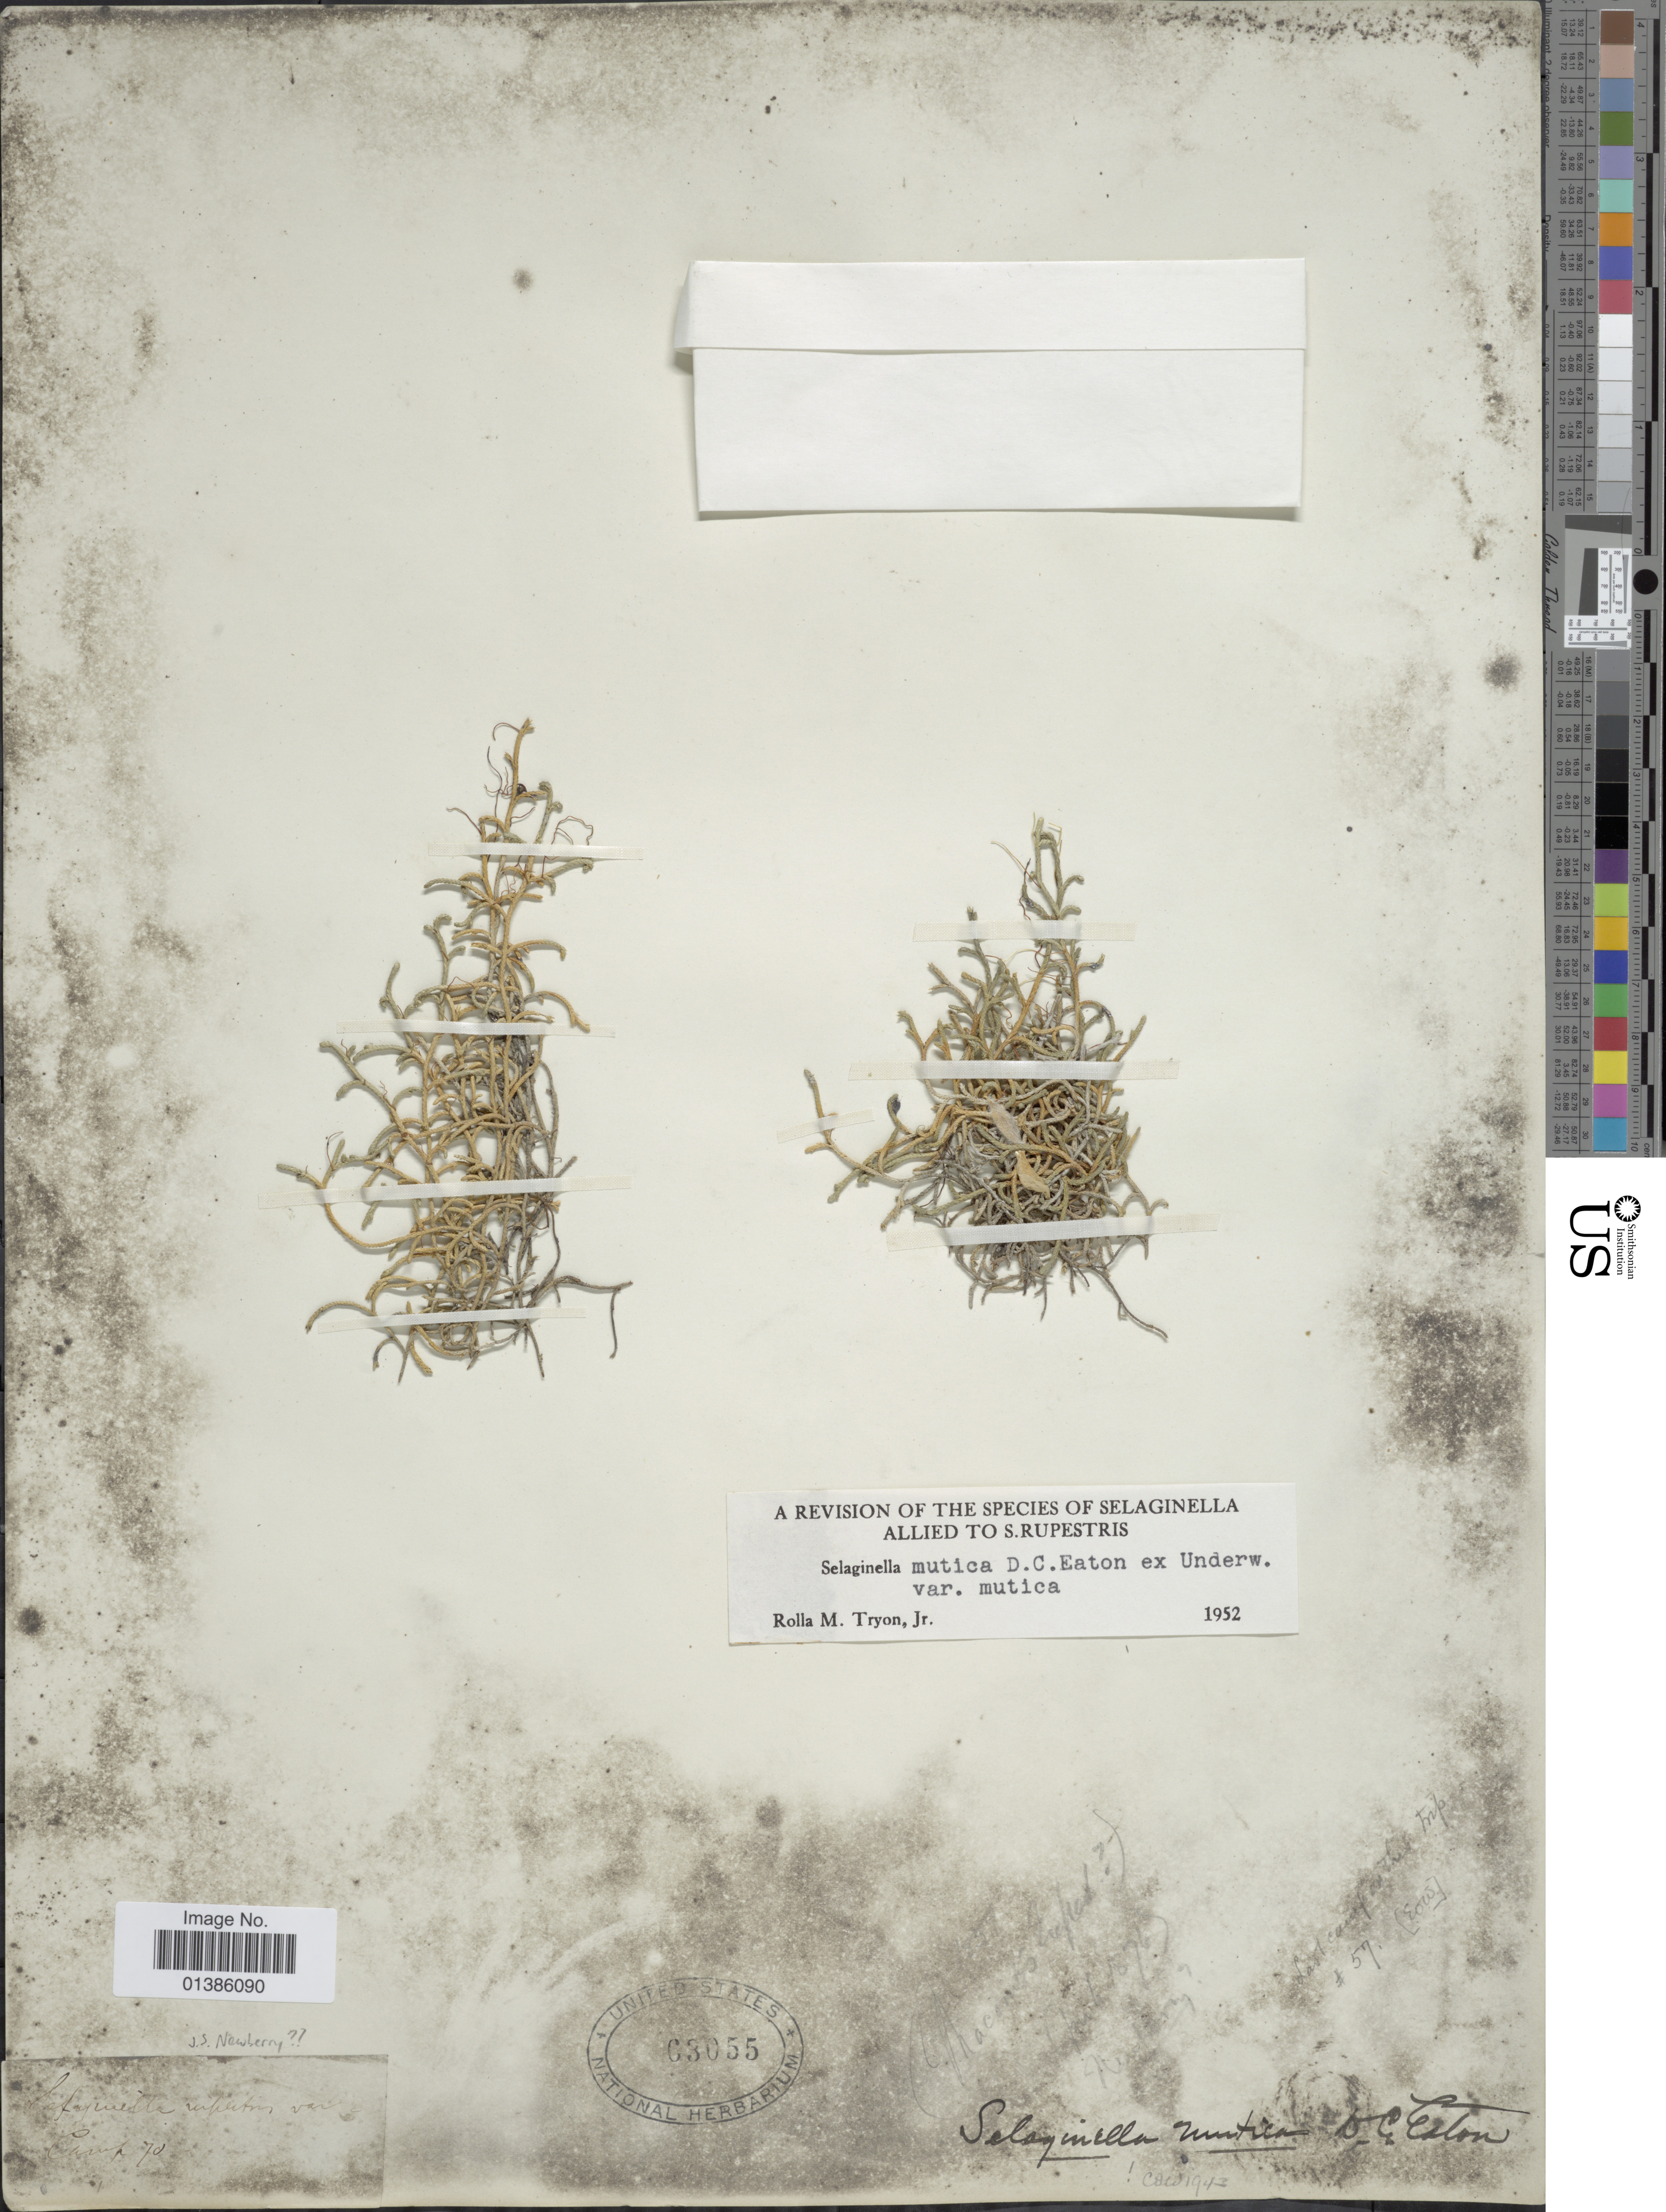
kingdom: Plantae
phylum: Tracheophyta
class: Lycopodiopsida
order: Selaginellales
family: Selaginellaceae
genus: Selaginella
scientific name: Selaginella mutica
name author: D.C. Eaton in Underw.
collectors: J. S. Newberry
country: United States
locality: Camp 70.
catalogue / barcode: US 63055